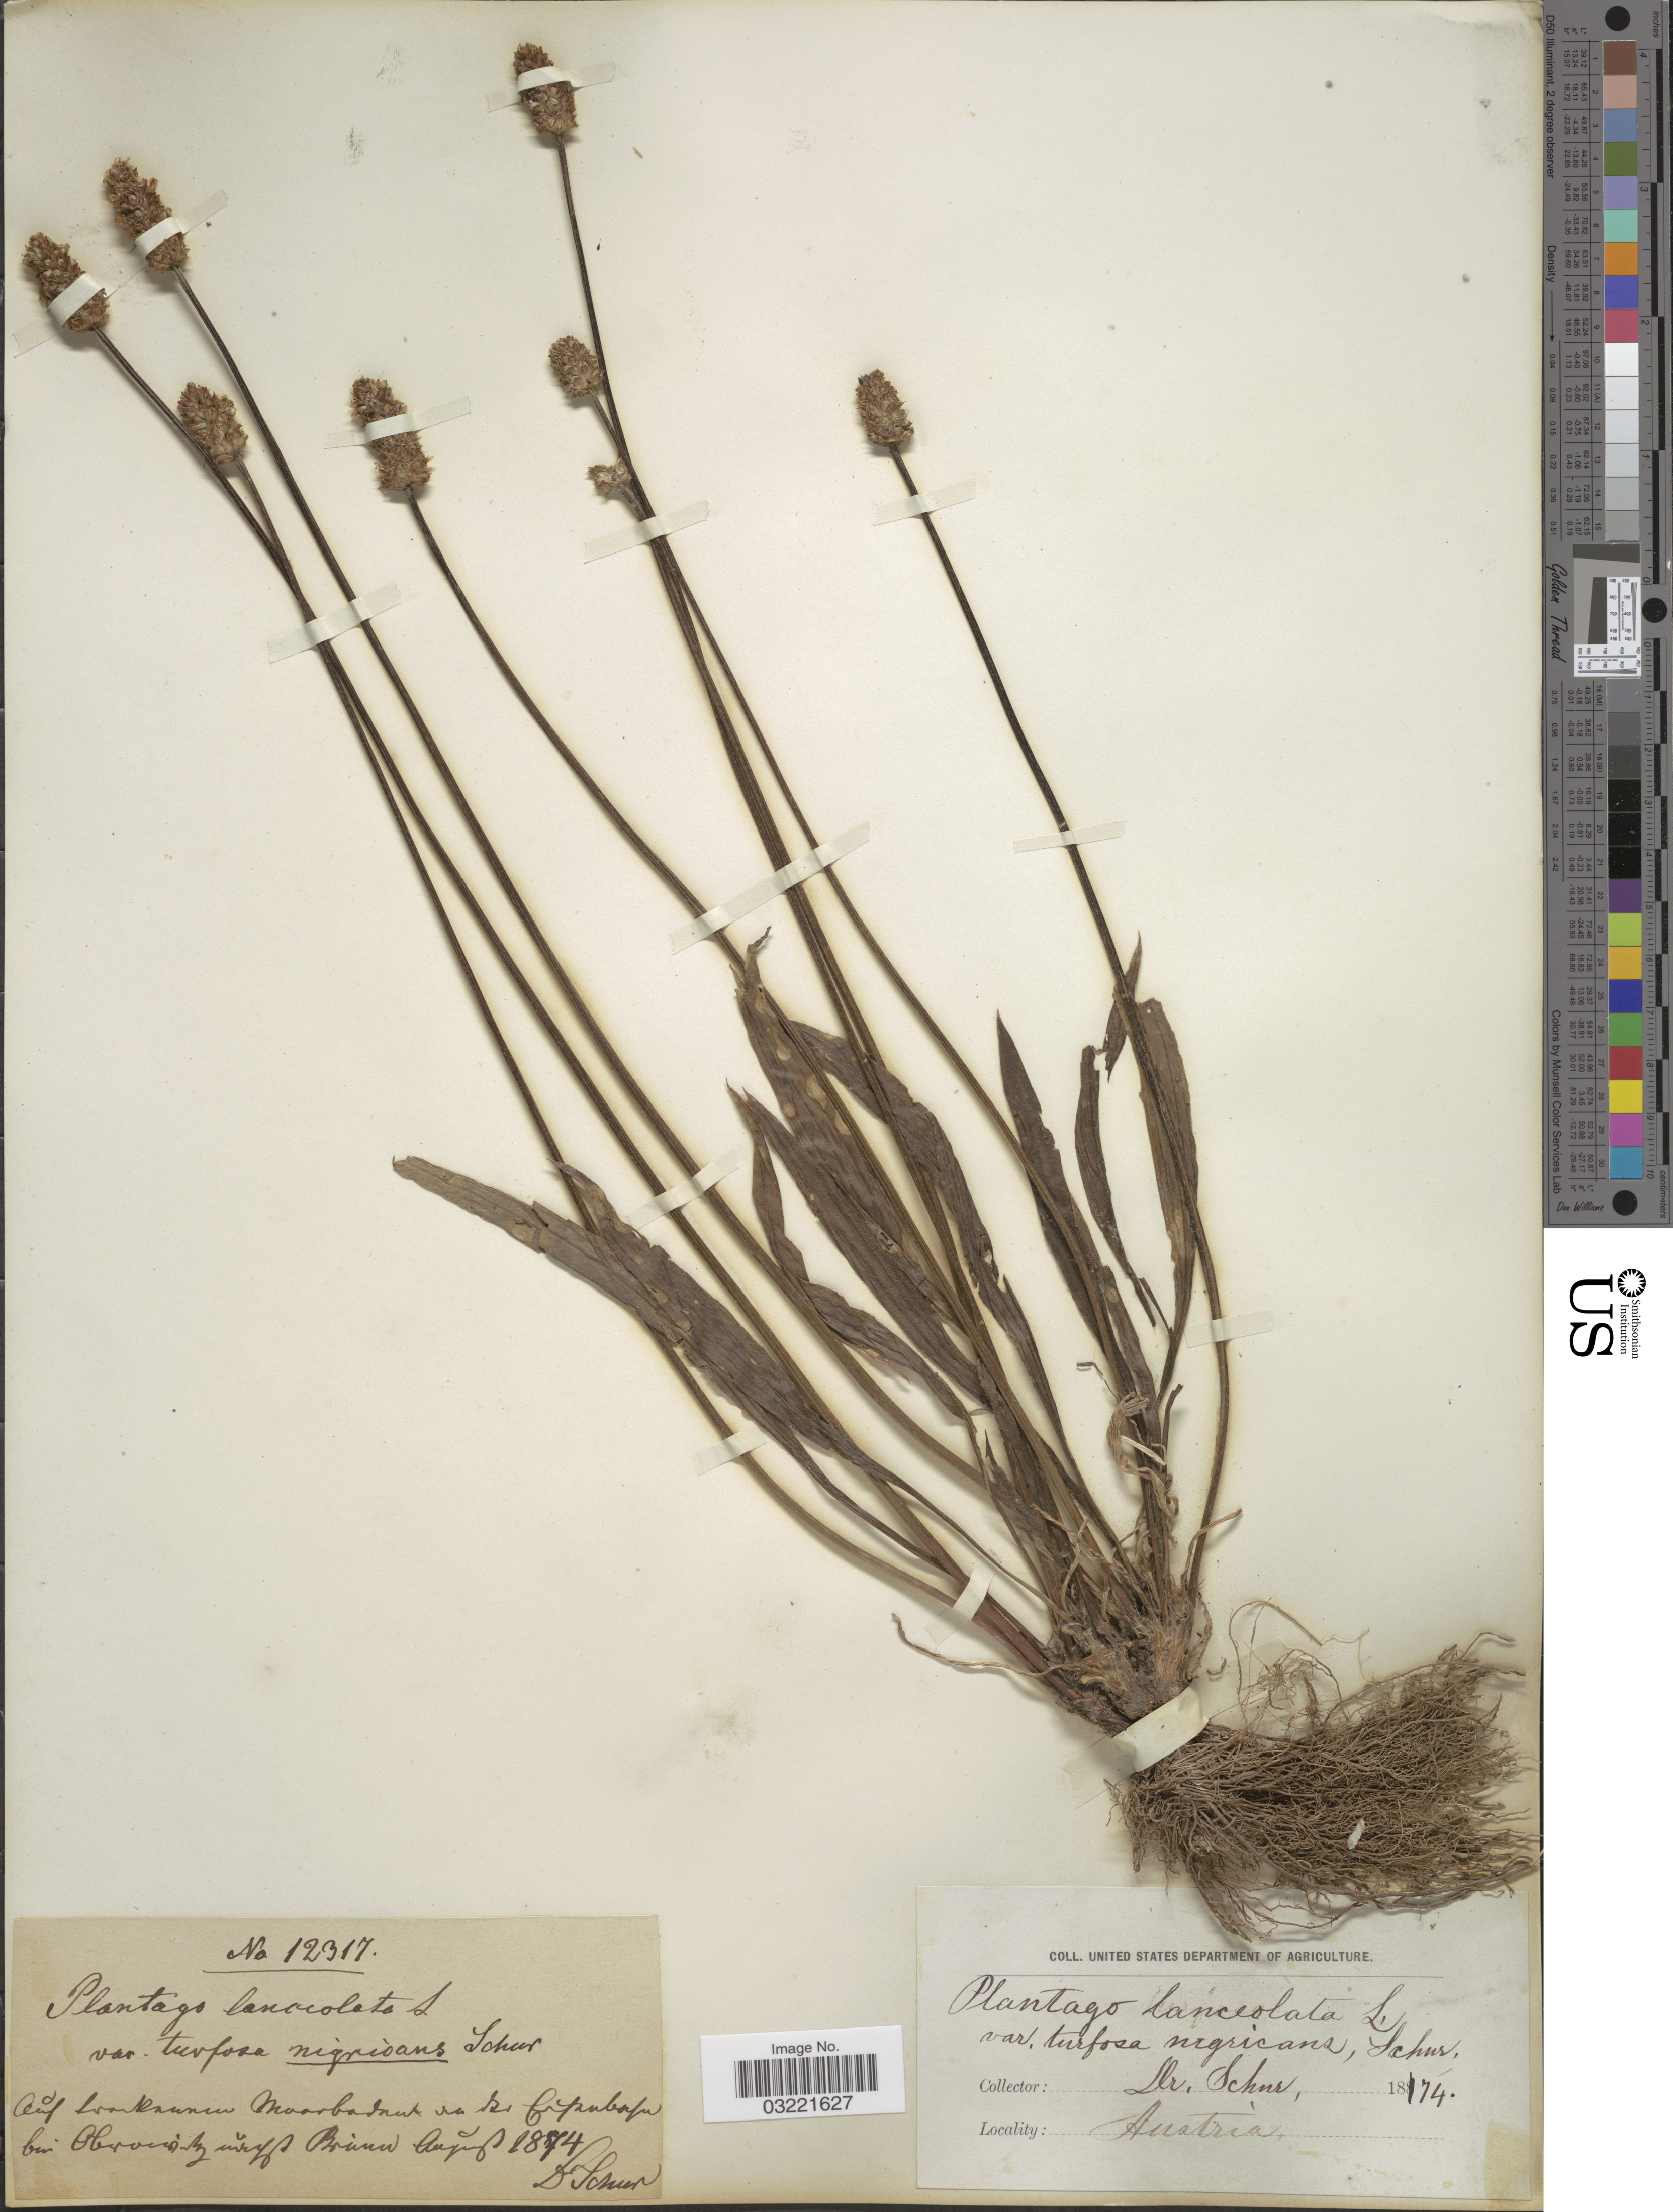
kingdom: Plantae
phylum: Tracheophyta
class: Magnoliopsida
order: Lamiales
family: Plantaginaceae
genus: Plantago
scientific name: Plantago lanceolata var. turfosa-nigricans Schur var. nov. ined.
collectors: Schur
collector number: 12317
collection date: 1874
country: Austria